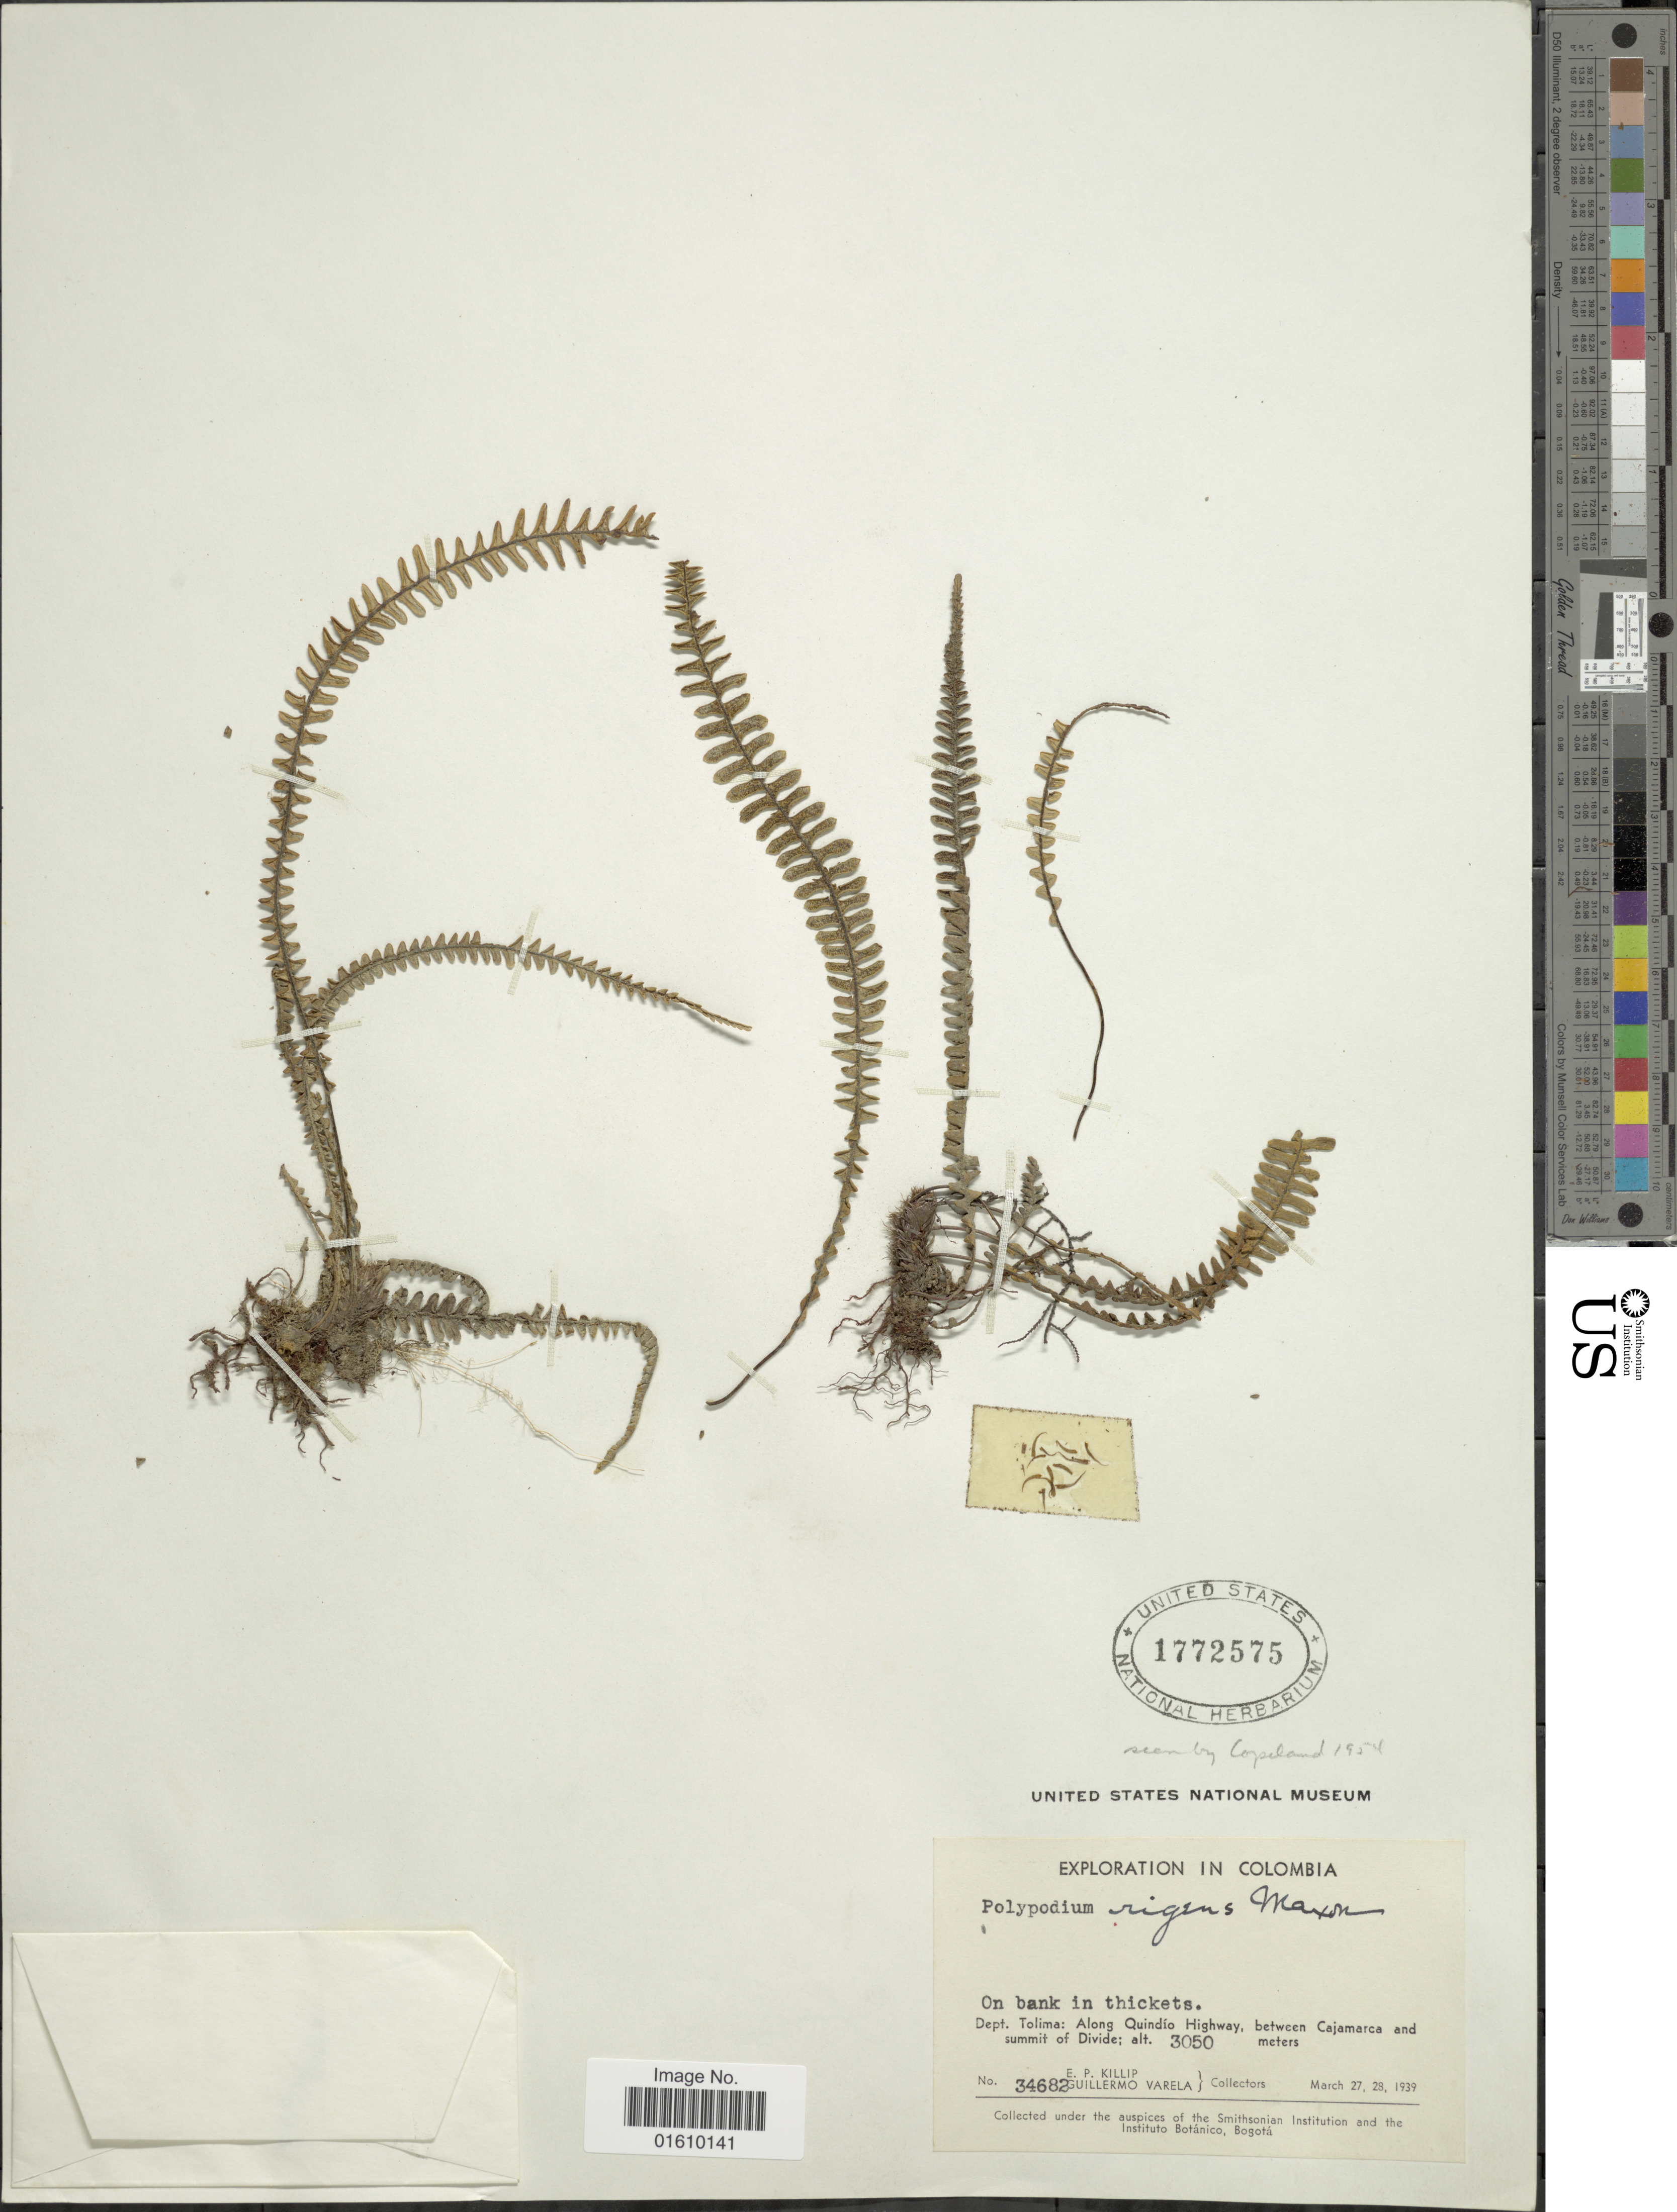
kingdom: Plantae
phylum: Tracheophyta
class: Polypodiopsida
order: Polypodiales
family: Polypodiaceae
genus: Melpomene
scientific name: Melpomene xiphopteroides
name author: (Liebm.) A.R. Sm. & R.C. Moran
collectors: E. P. Killip & G. Varela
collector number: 34682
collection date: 1939-03-27/1939-03-28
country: Colombia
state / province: Tolima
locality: Along Quindío Highway, between Cajamarca and summit of Divide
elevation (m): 3050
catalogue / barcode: US 1772575